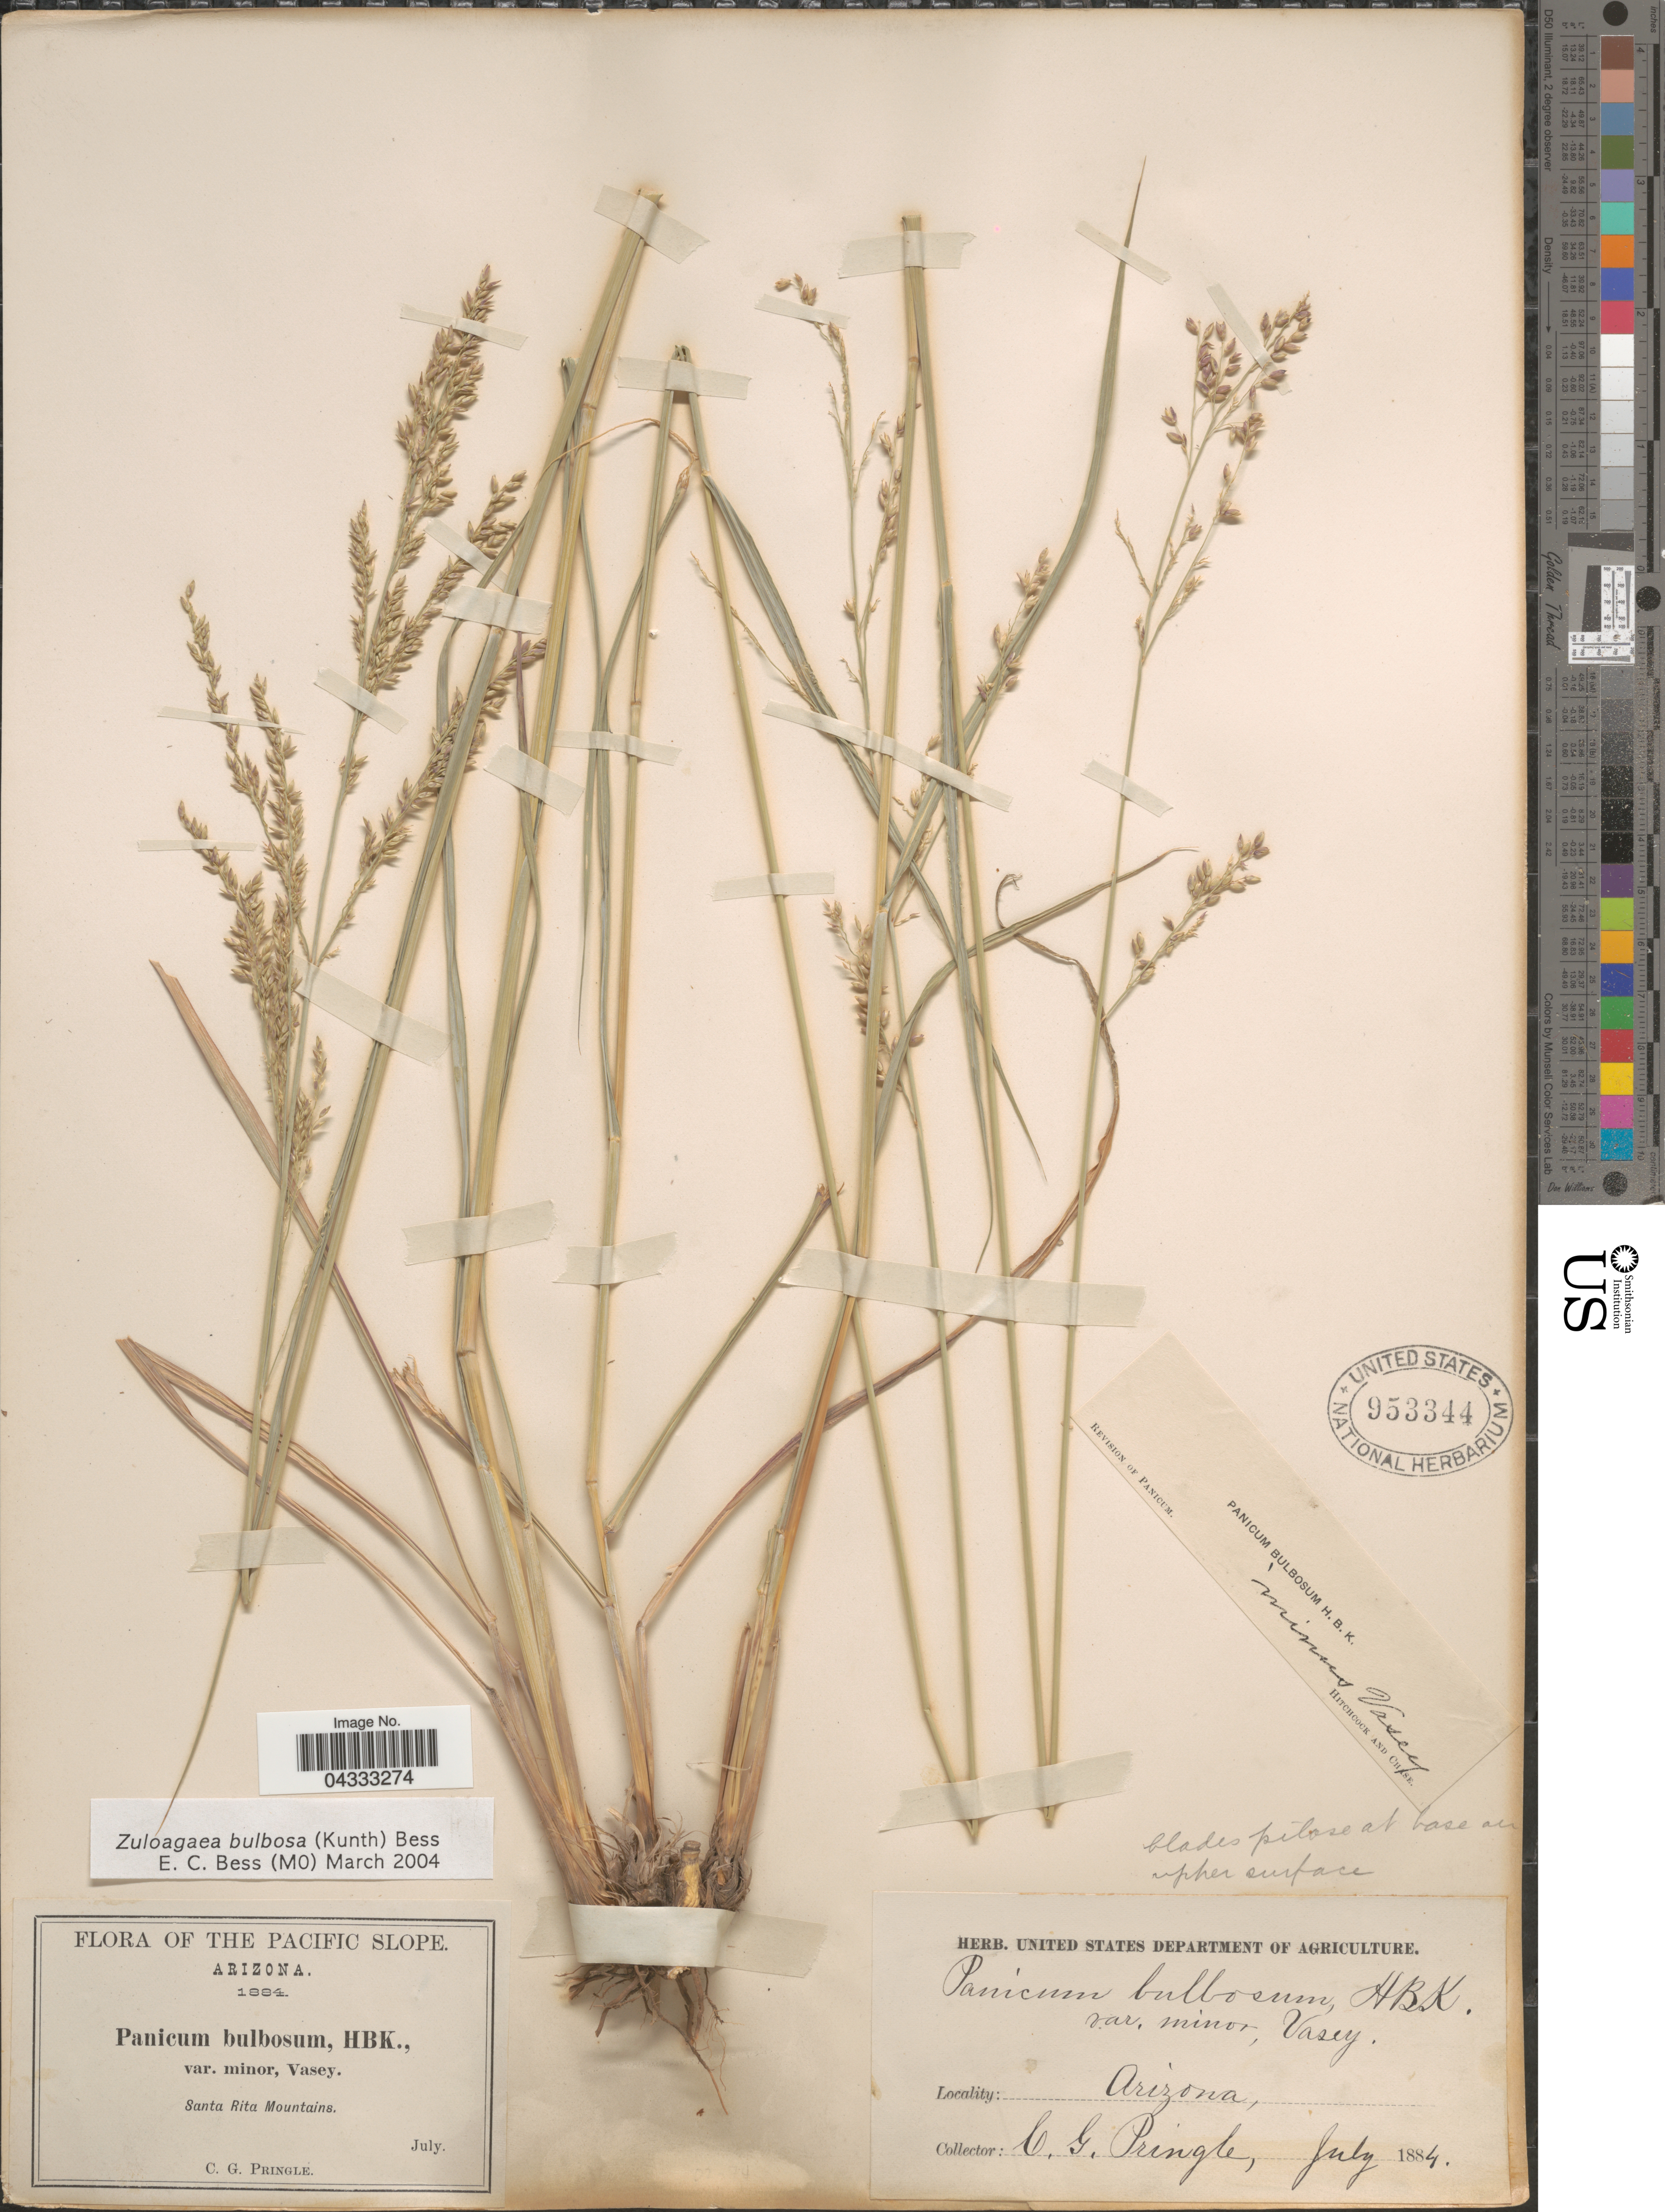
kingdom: Plantae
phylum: Tracheophyta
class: Liliopsida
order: Poales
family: Poaceae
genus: Zuloagaea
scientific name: Zuloagaea bulbosa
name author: (Kunth) E. Bess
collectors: C. G. Pringle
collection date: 1884-07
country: United States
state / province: Arizona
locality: The Pacific Slope. Santa Rita Mountains.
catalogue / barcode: US 953344